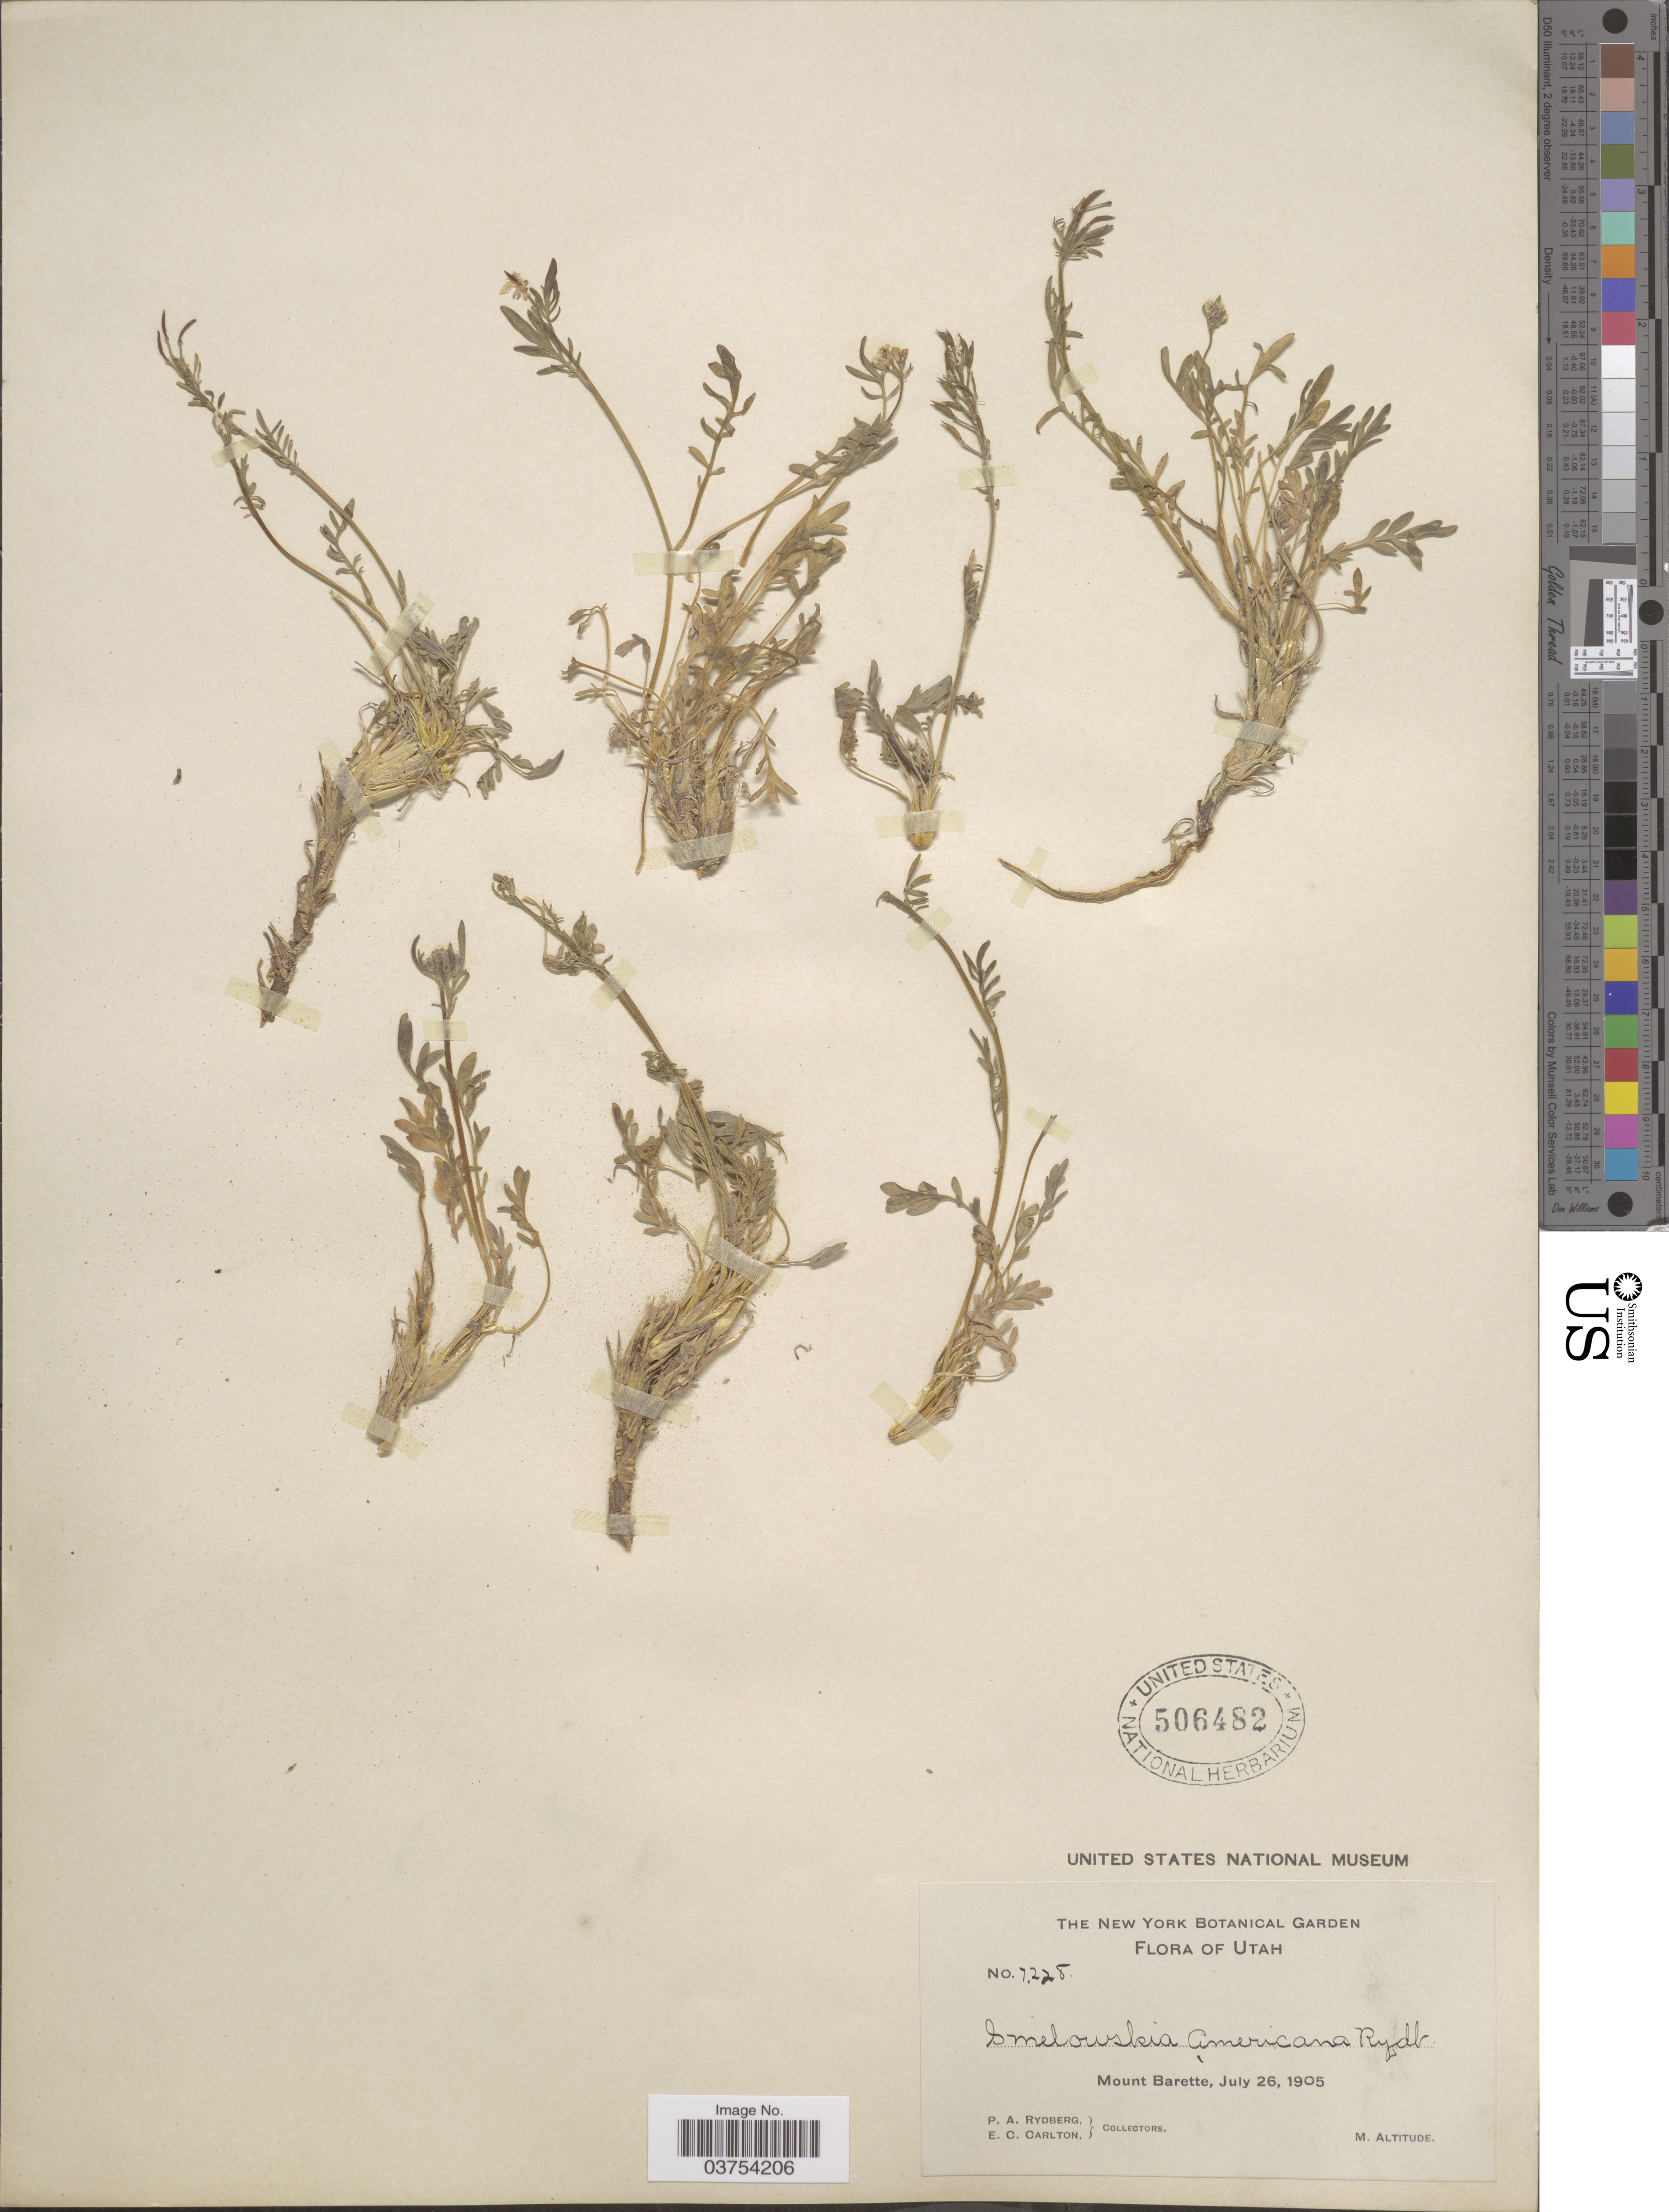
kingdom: Plantae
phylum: Tracheophyta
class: Magnoliopsida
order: Brassicales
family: Brassicaceae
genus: Smelowskia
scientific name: Smelowskia calycina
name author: (Stephan) C.A. Mey.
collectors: P. A. Rydberg & E. Carlton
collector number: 7228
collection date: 1905-07-26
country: United States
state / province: Utah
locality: Mount Barette.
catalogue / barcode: US 506482